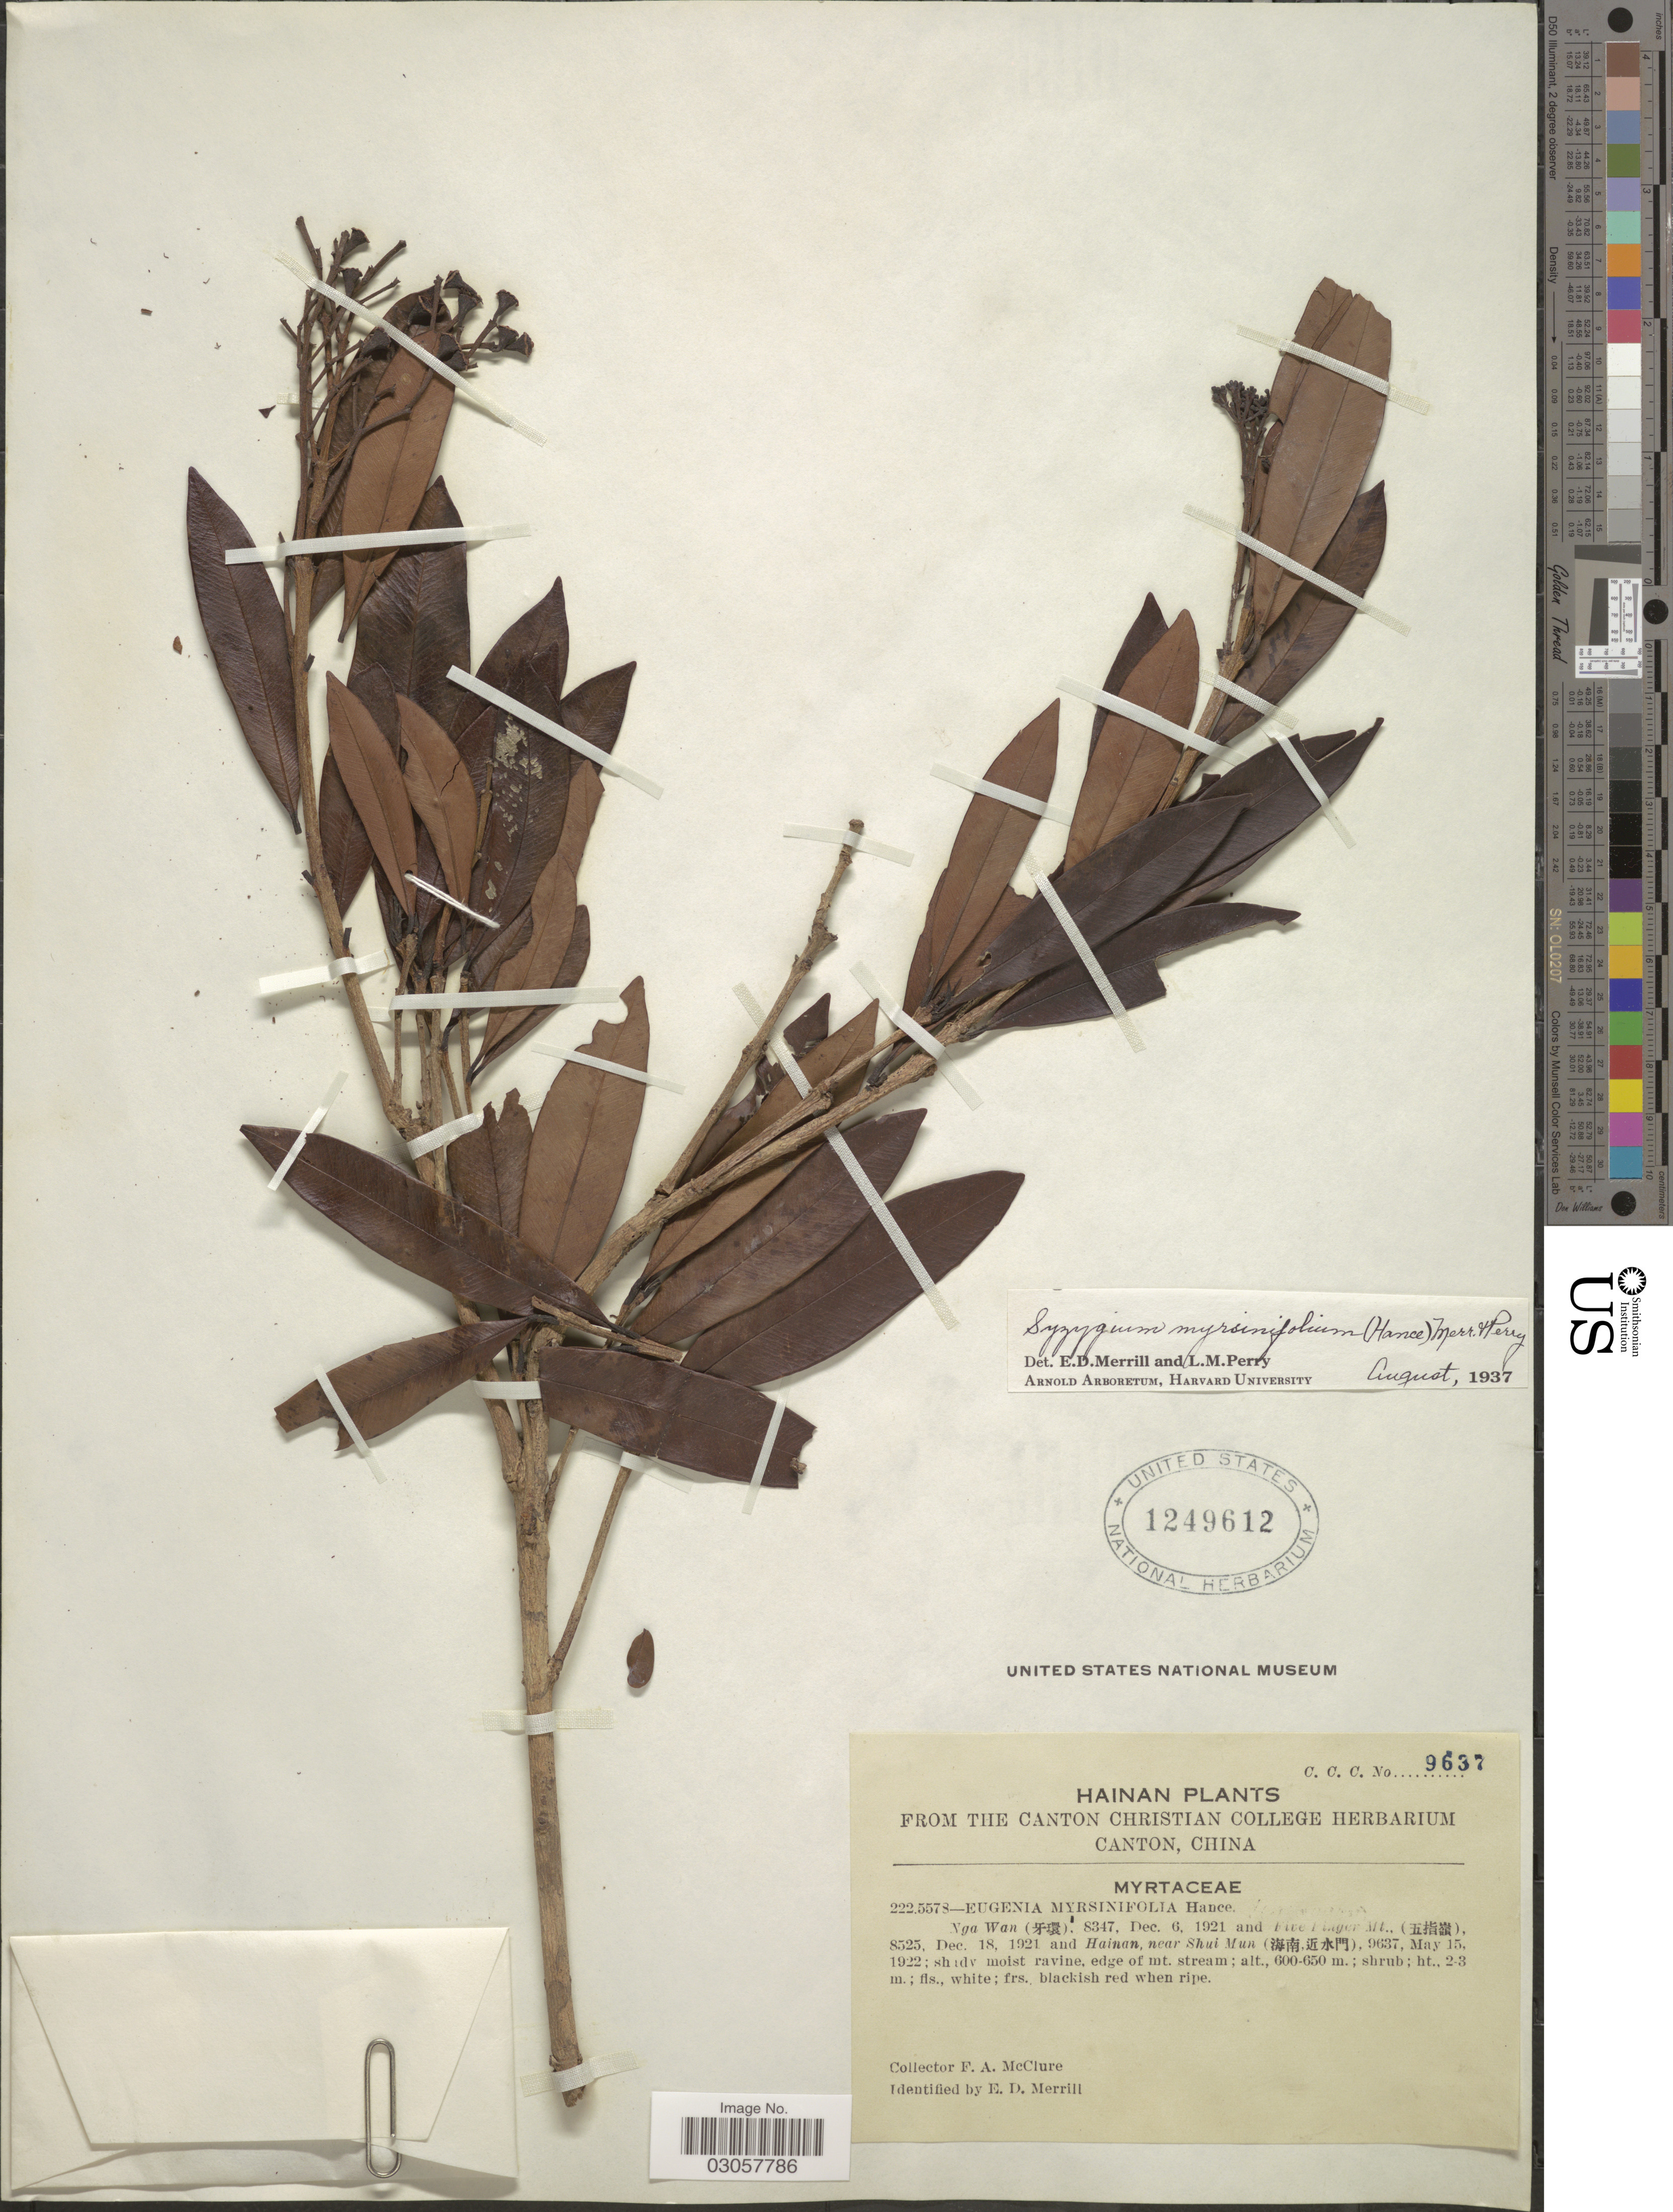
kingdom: Plantae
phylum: Tracheophyta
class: Magnoliopsida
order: Myrtales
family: Myrtaceae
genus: Syzygium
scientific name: Syzygium myrsinifolium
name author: (Hance) Merr. & L.M. Perry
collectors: F. A. McClure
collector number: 9637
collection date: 1922-05-15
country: China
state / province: Hainan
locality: Nga Wan. Shady moist ravine, edge of mt. stream.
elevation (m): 600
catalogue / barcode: US 1249612